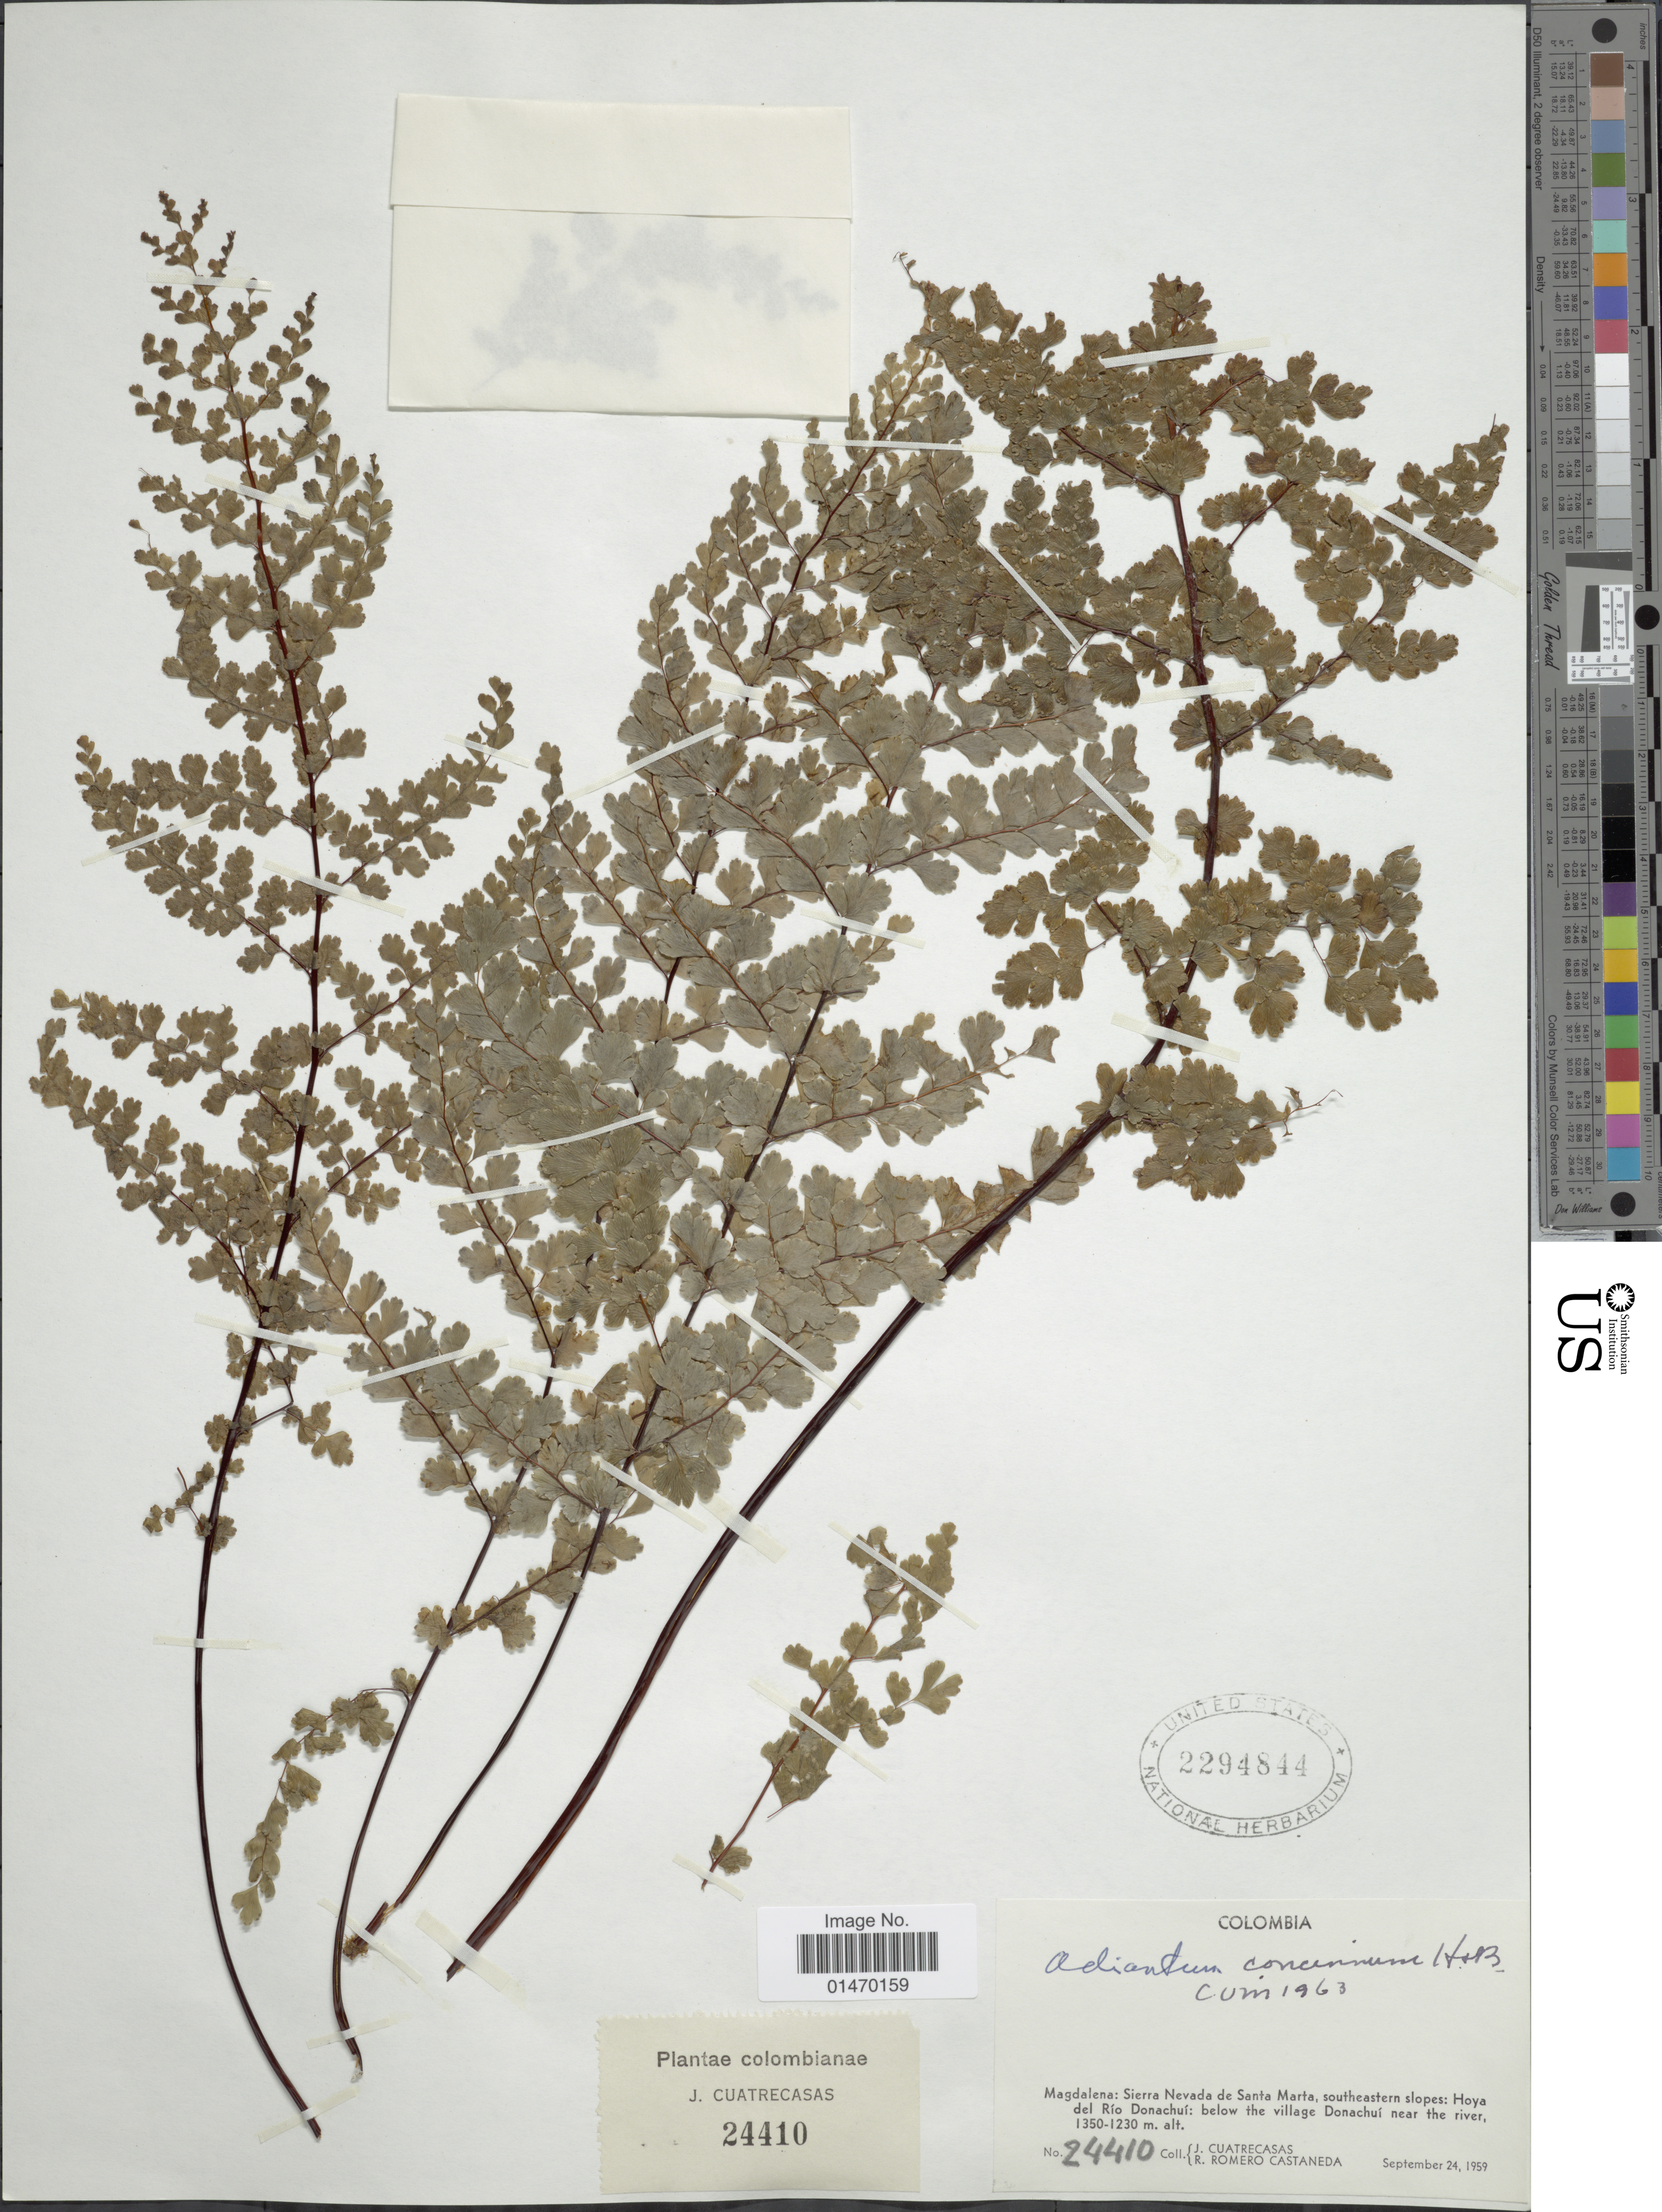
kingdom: Plantae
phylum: Tracheophyta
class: Polypodiopsida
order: Polypodiales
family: Pteridaceae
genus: Adiantum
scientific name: Adiantum concinnum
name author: Humb. & Bonpl. ex Willd.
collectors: J. Cuatrecasas & R. Romero Castañeda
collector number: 24410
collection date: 1959-09-24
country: Colombia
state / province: Magdalena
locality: Sierra Nevada de Santa Marta, southeastern slopes: Hoya del Rio Donachui: below the village Donachui near the river.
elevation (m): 1230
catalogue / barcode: US 2294844